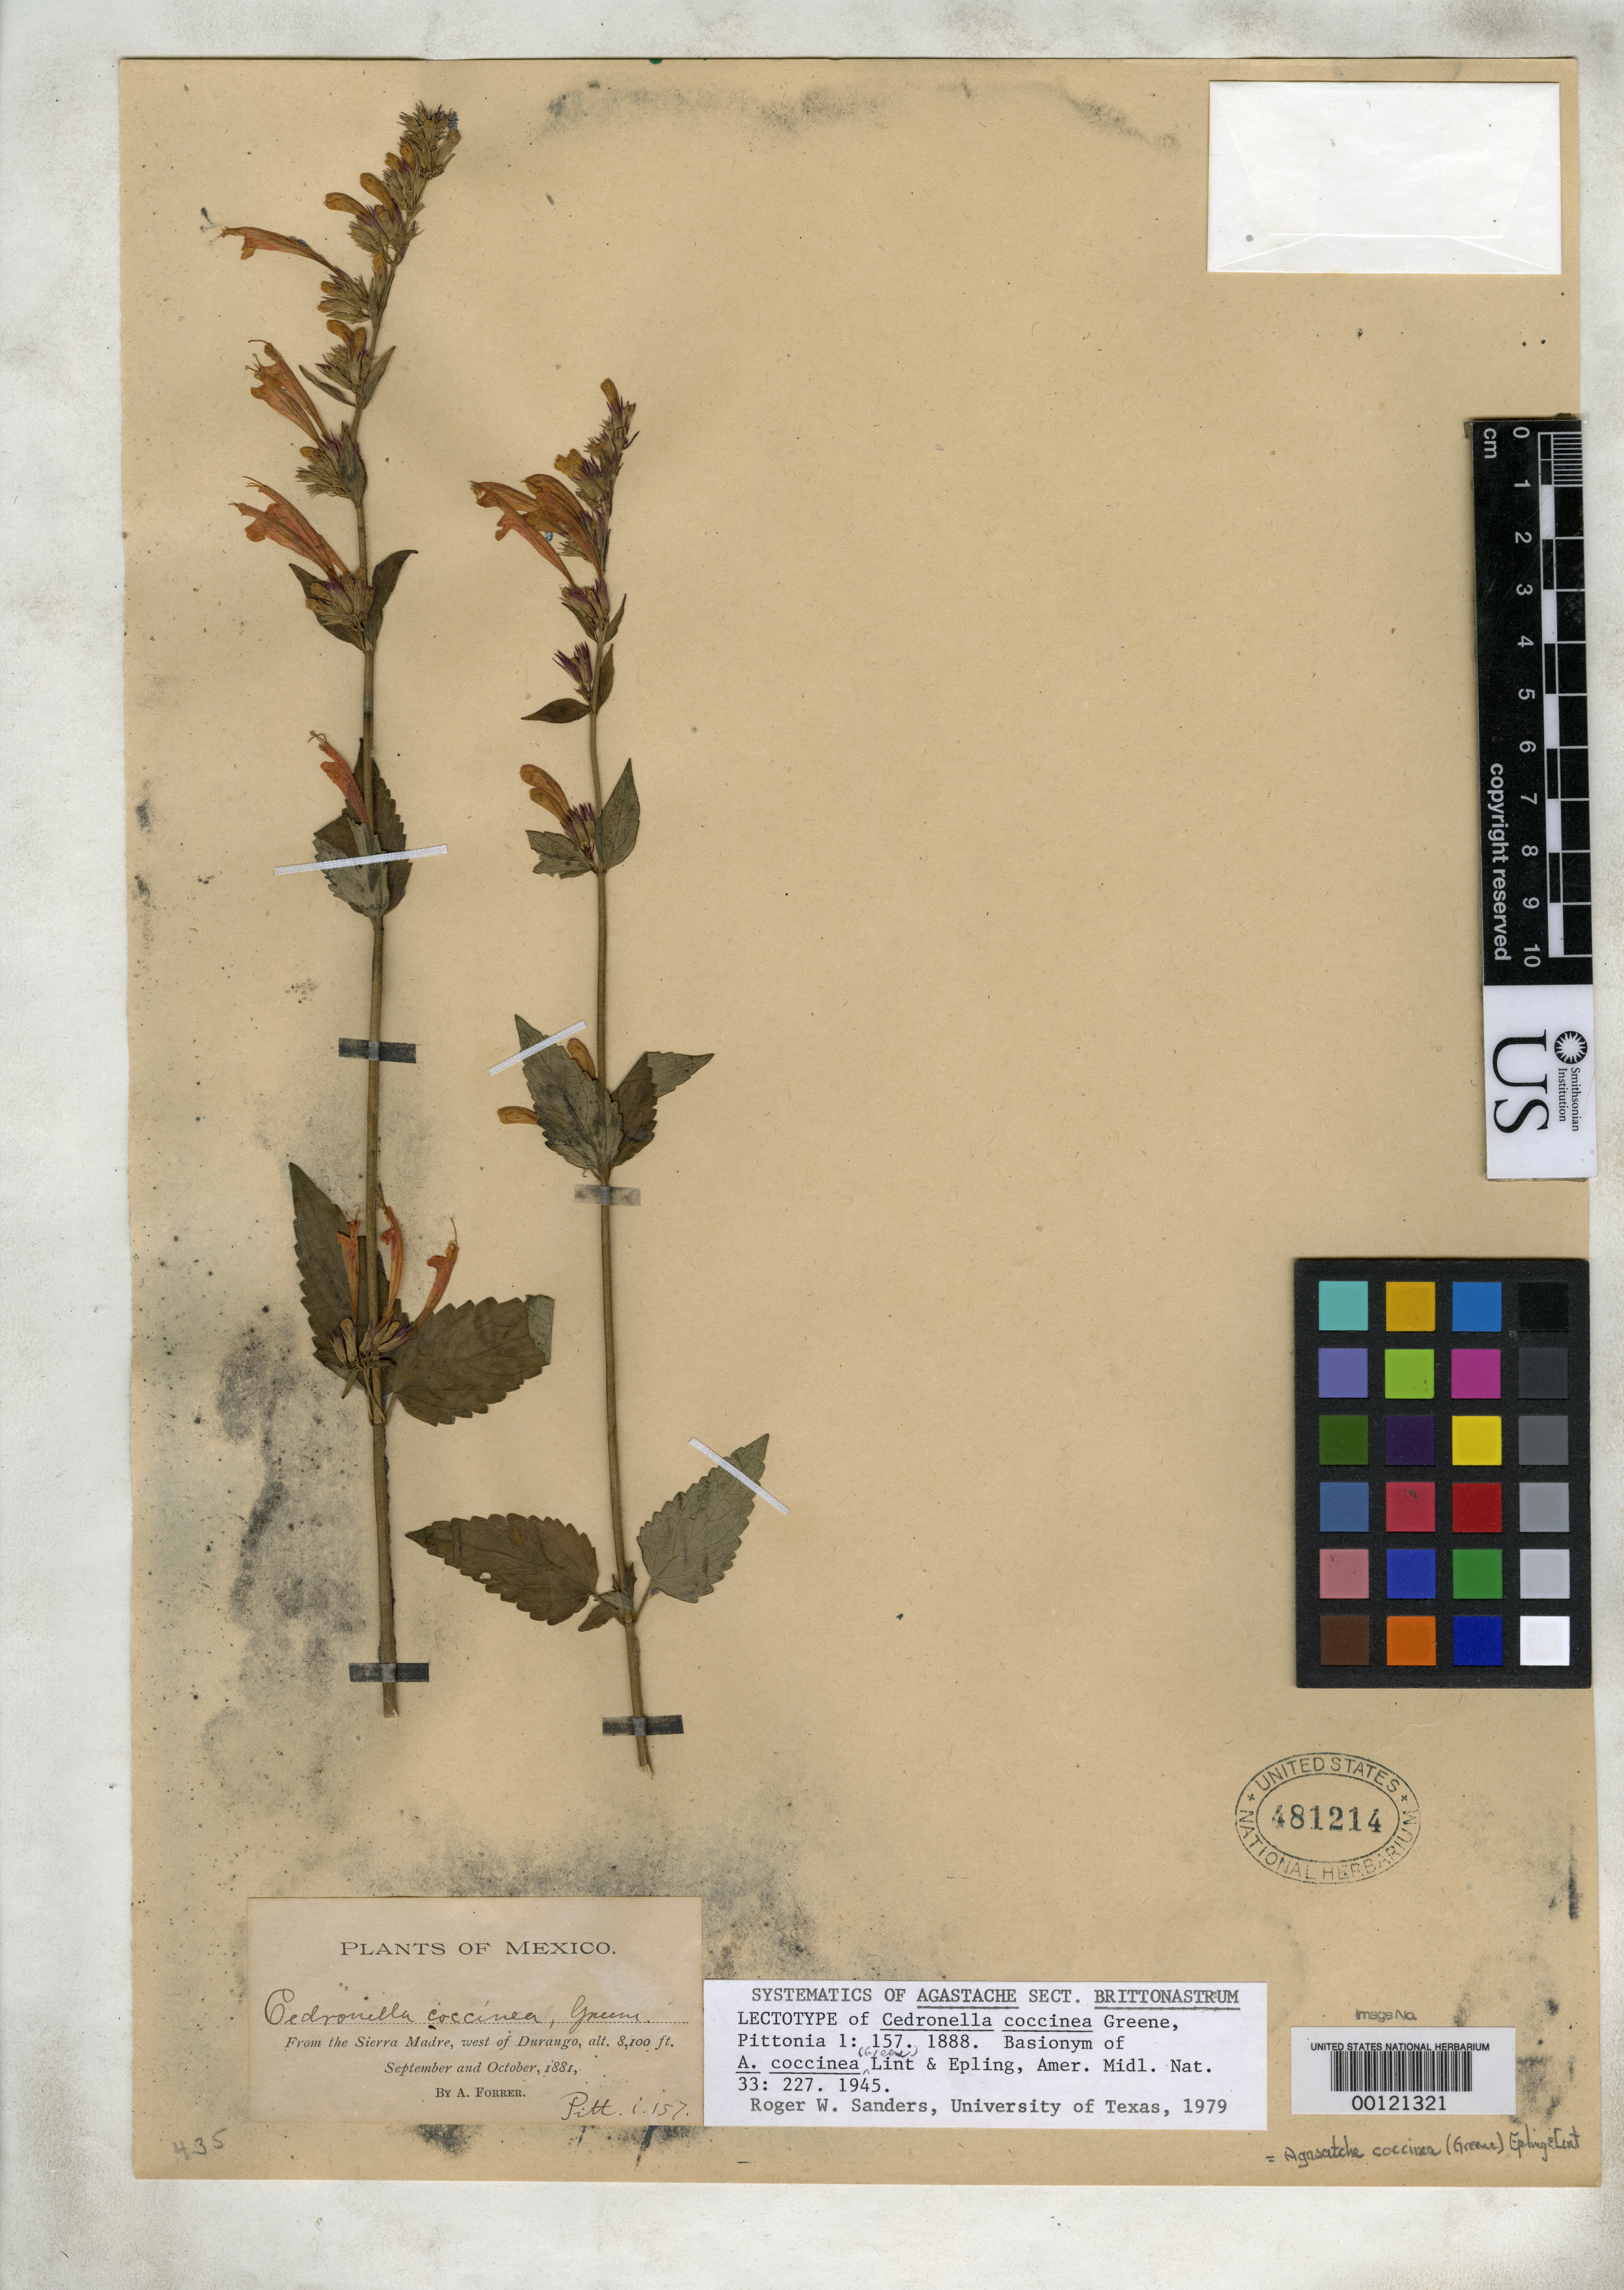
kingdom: Plantae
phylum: Tracheophyta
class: Magnoliopsida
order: Lamiales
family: Lamiaceae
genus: Cedronella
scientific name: Cedronella coccinea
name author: Greene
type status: Lectotype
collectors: A. Forrer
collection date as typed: Sep 1881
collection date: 1881-09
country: Mexico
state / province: Durango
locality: Durango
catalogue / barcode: US 481214